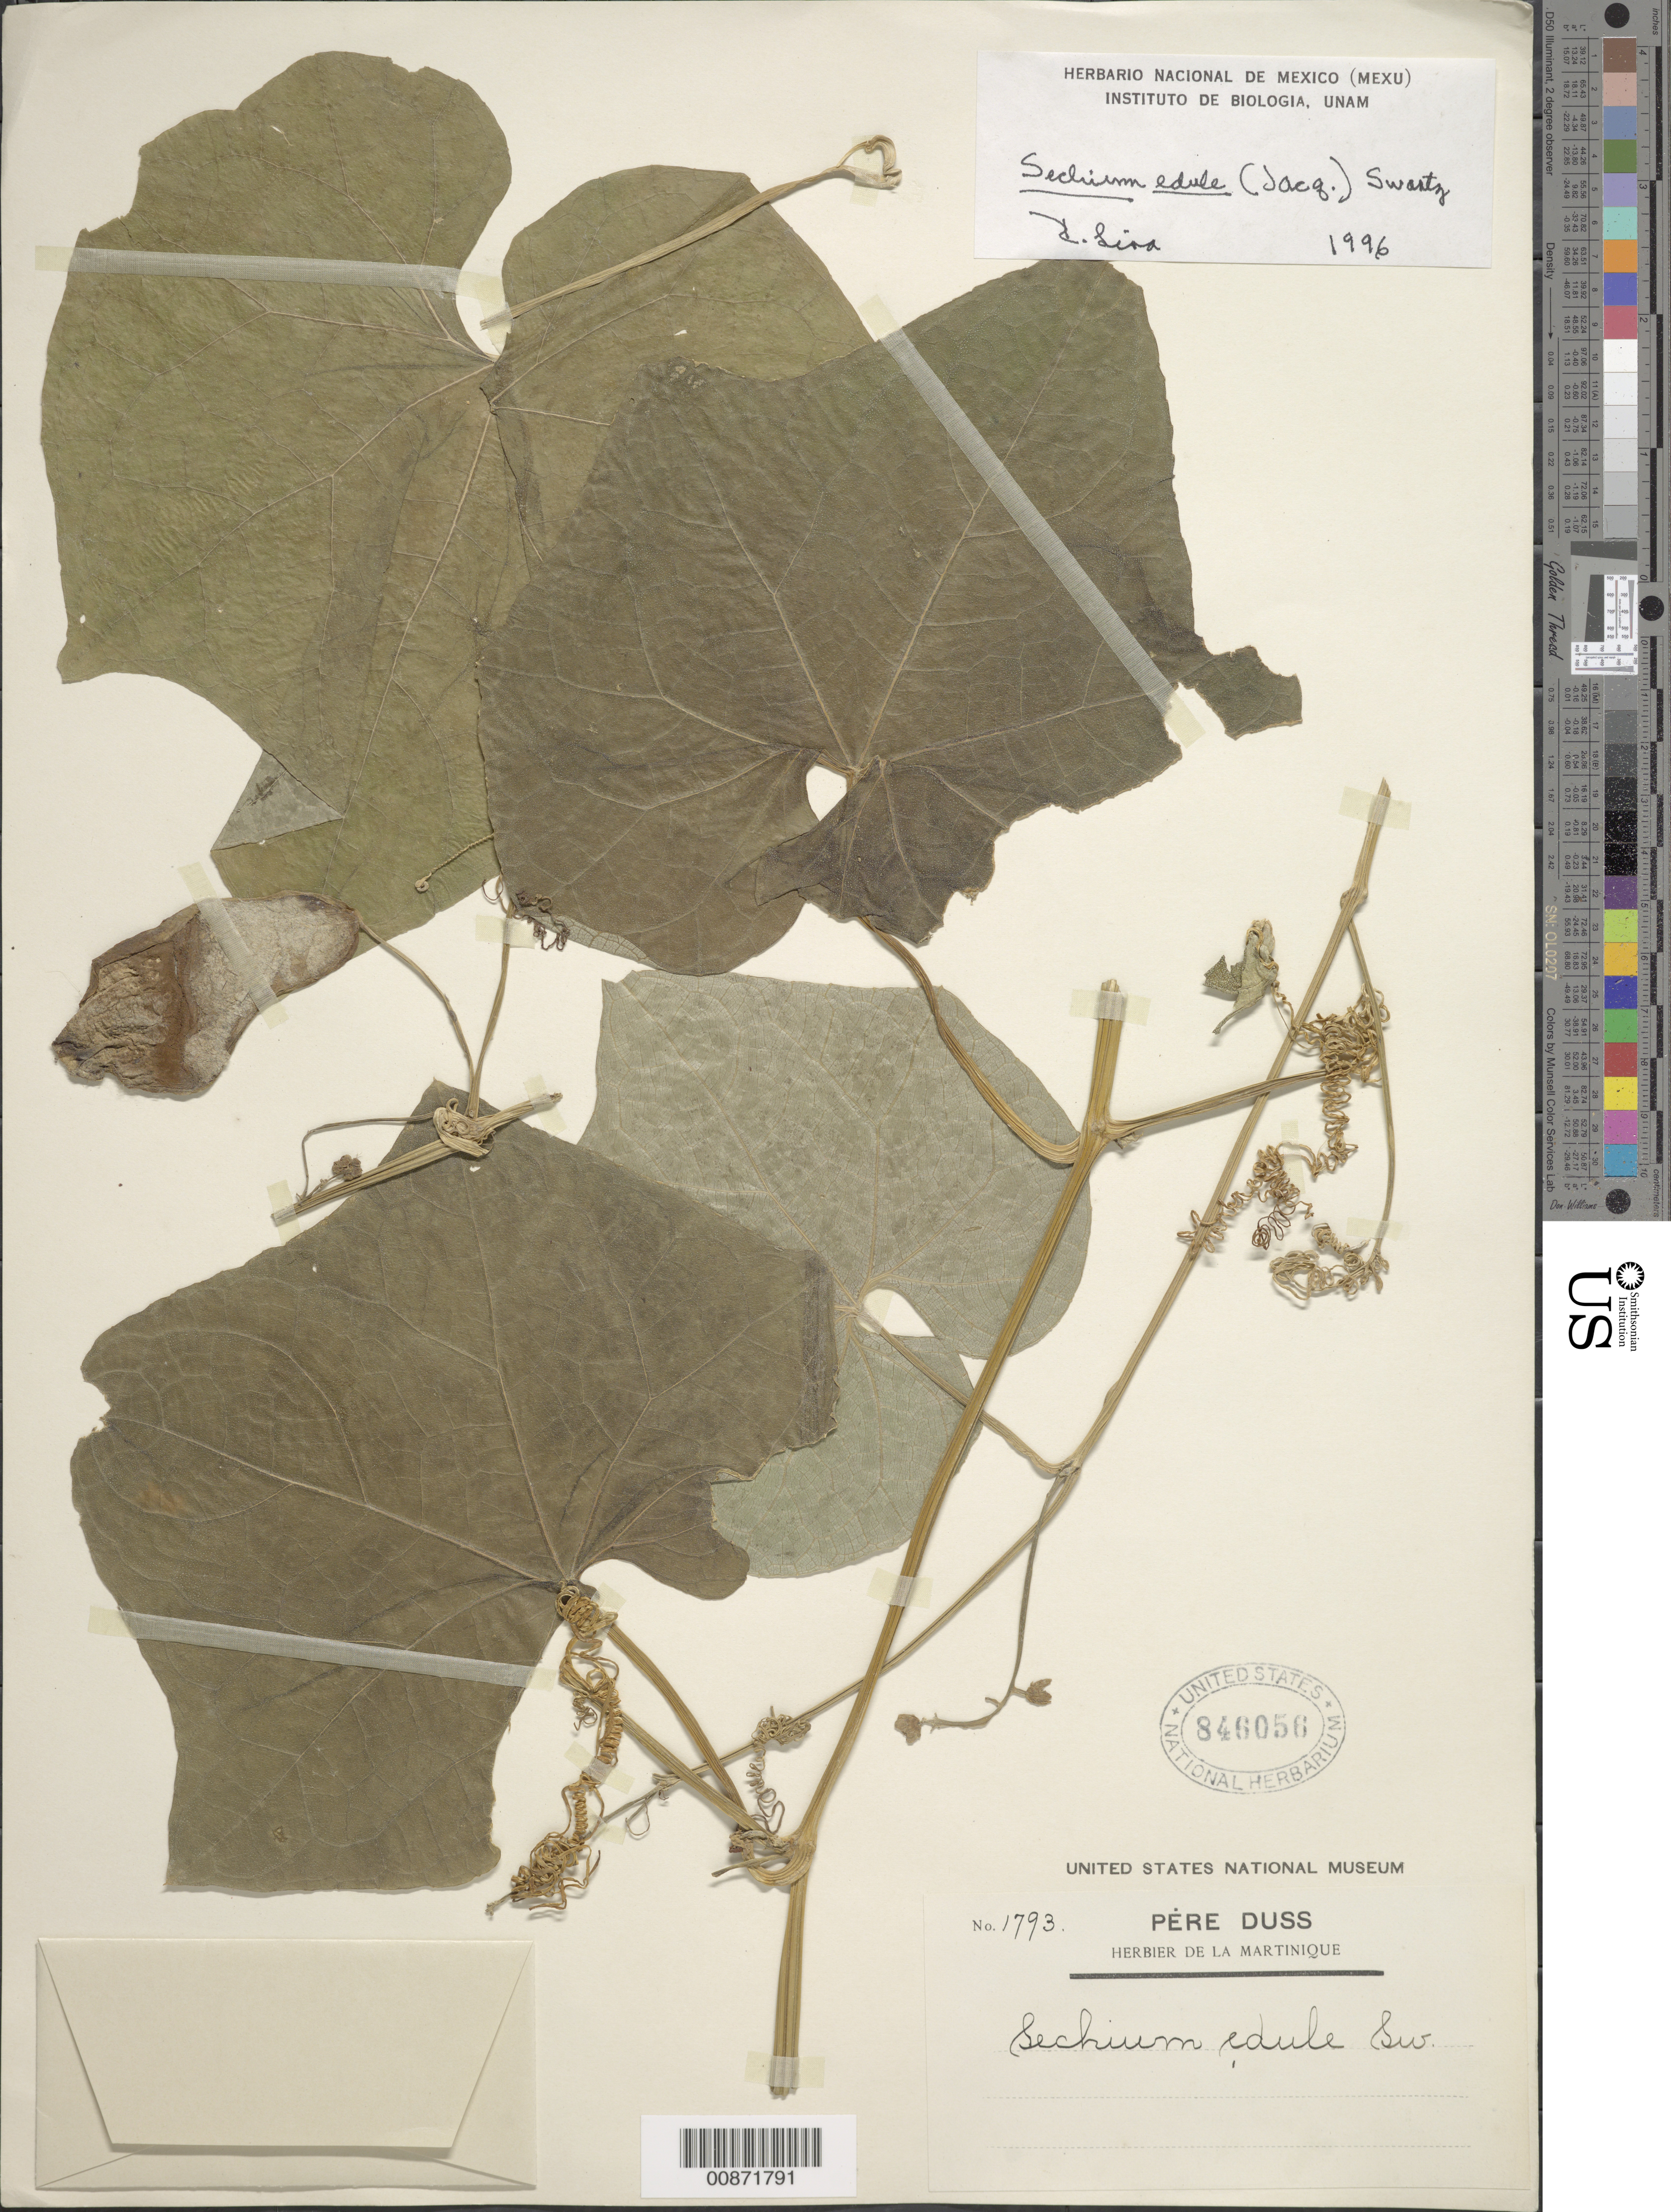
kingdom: Plantae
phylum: Tracheophyta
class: Magnoliopsida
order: Cucurbitales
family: Cucurbitaceae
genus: Sicyos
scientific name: Sicyos edulis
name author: Jacq.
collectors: Père Duss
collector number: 1793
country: Martinique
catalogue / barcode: US 846056